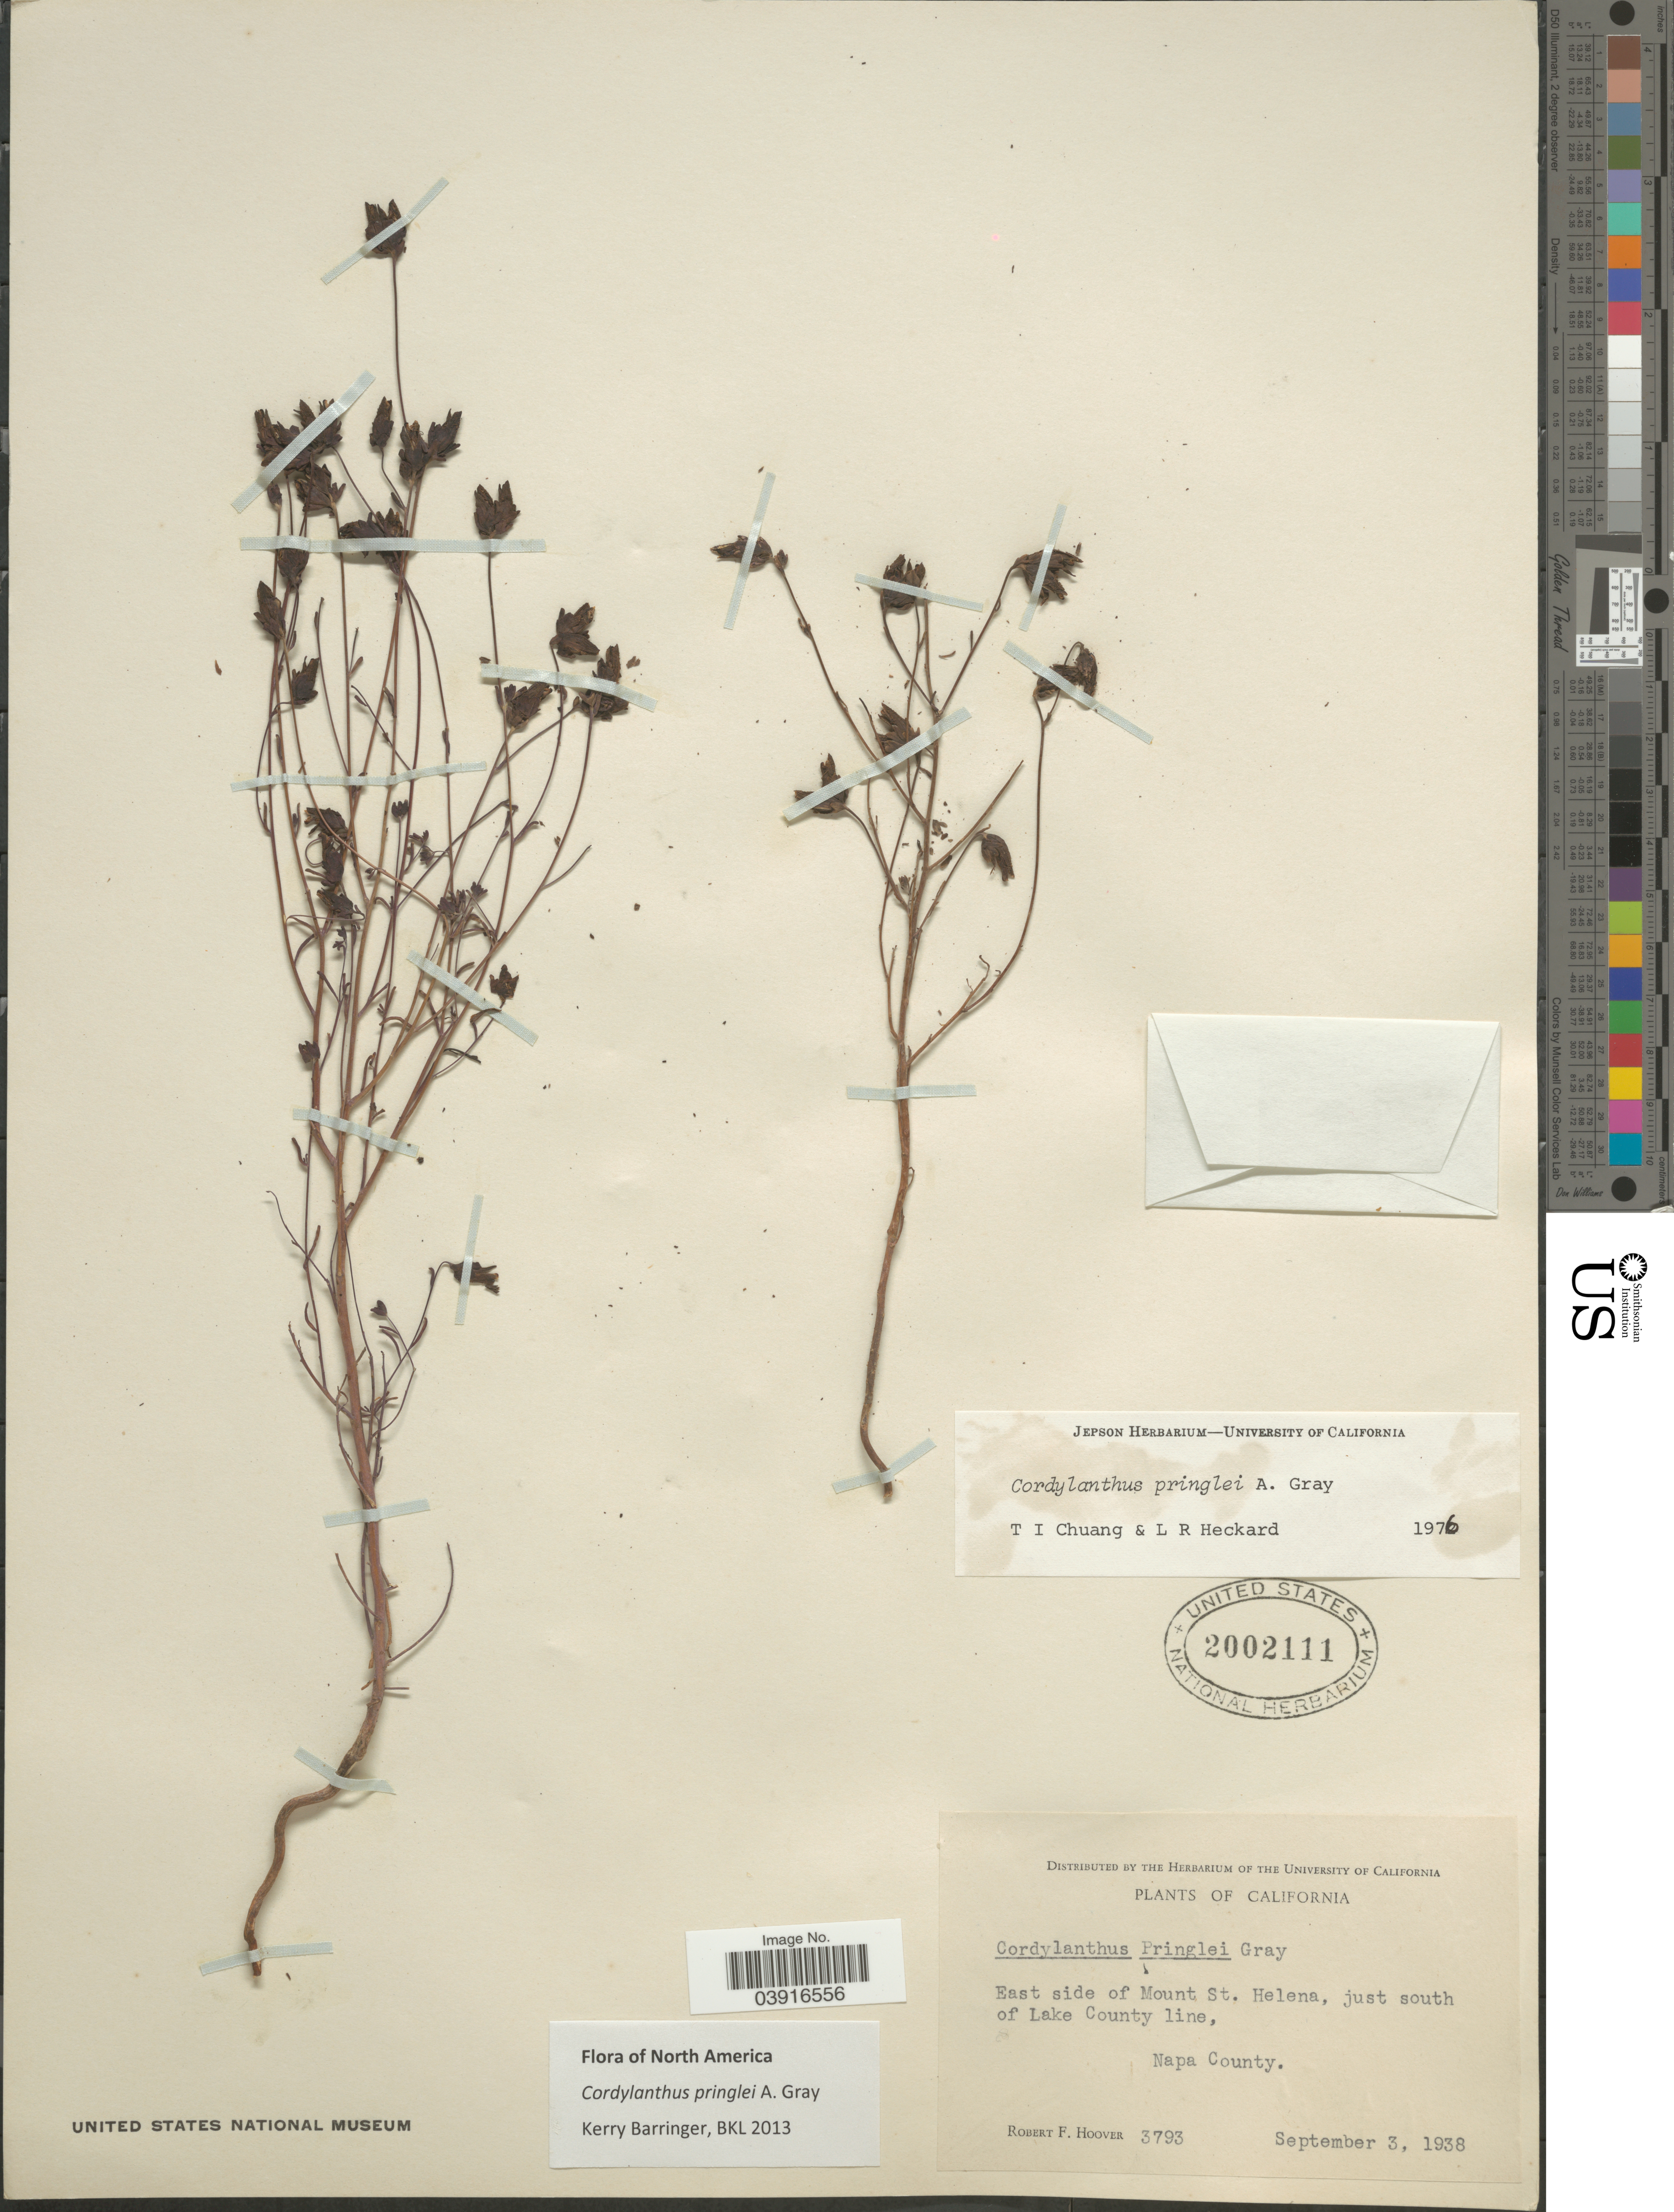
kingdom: Plantae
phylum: Tracheophyta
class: Magnoliopsida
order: Lamiales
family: Orobanchaceae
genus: Cordylanthus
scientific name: Cordylanthus pringlei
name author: A. Gray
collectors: R. F. Hoover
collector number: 3793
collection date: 1938-09-03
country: United States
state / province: California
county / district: Napa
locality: East side of Mount St. Helena, just south of Lake County line, Napa County.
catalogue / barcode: US 2002111